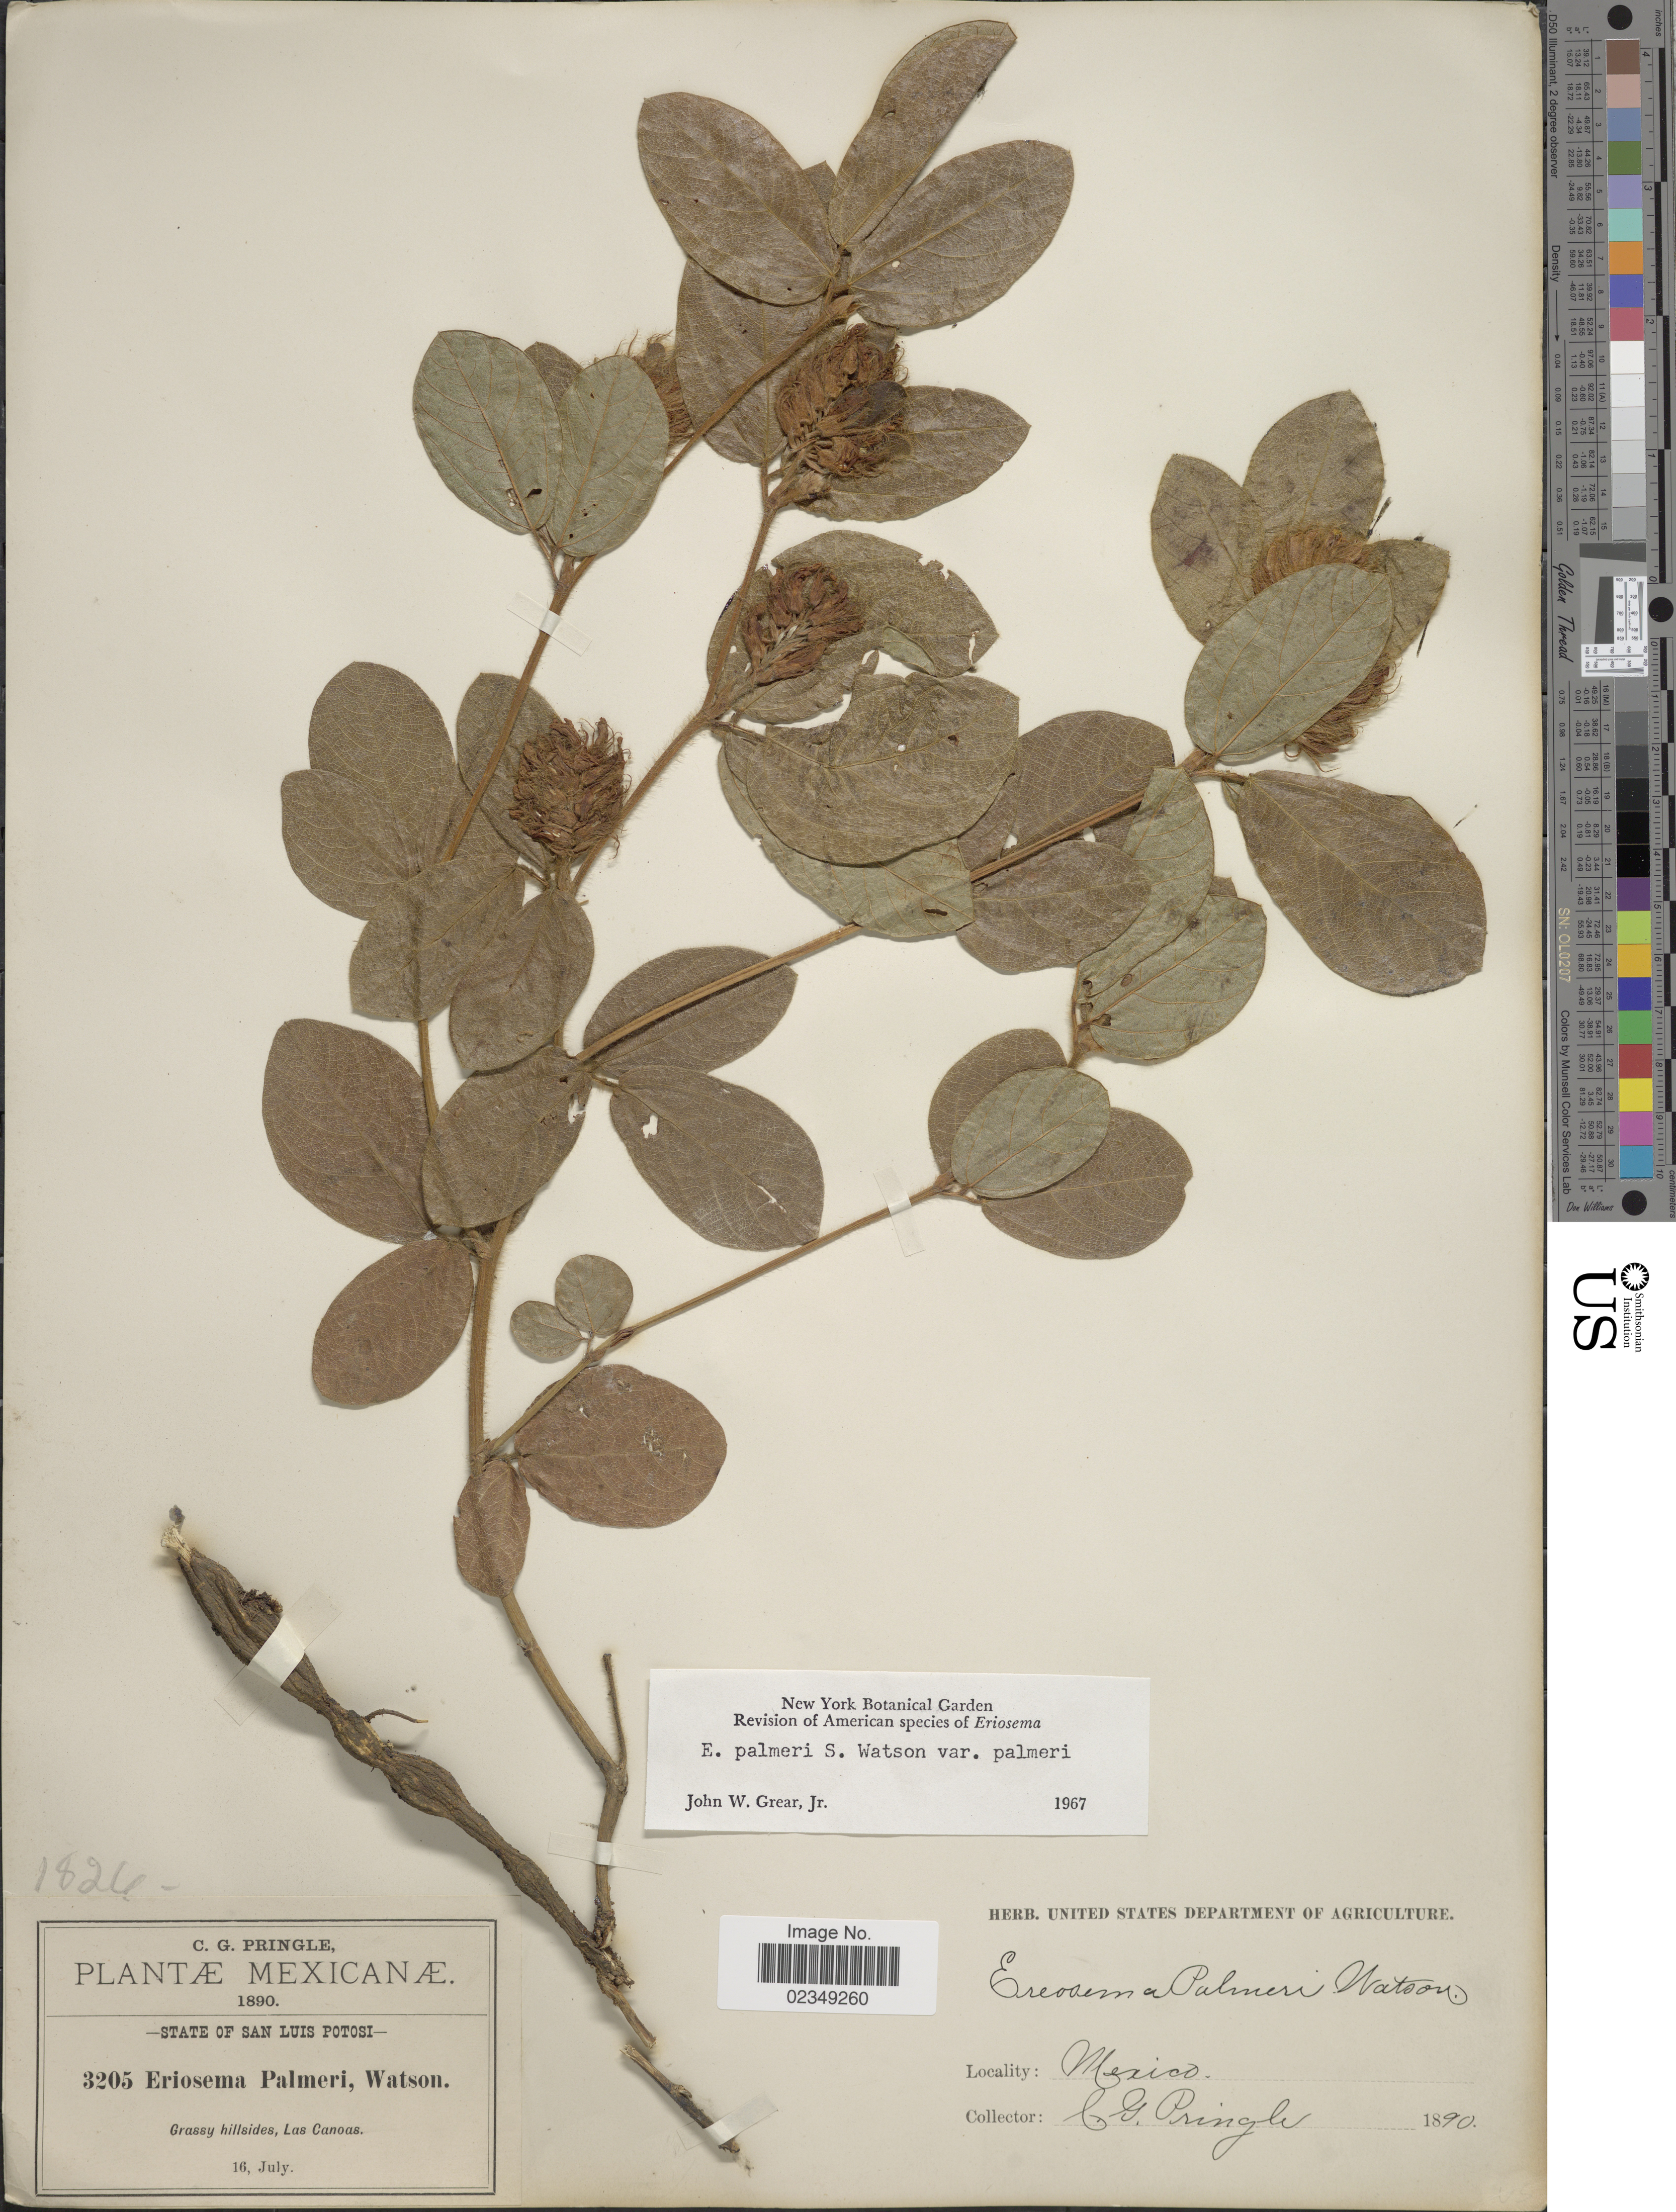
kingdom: Plantae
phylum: Tracheophyta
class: Magnoliopsida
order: Fabales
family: Fabaceae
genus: Eriosema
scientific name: Eriosema palmeri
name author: S. Watson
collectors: C. G. Pringle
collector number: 3205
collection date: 1890-07-16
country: Mexico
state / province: San Luis Potosí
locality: Grassy hillsides, Las Canoas